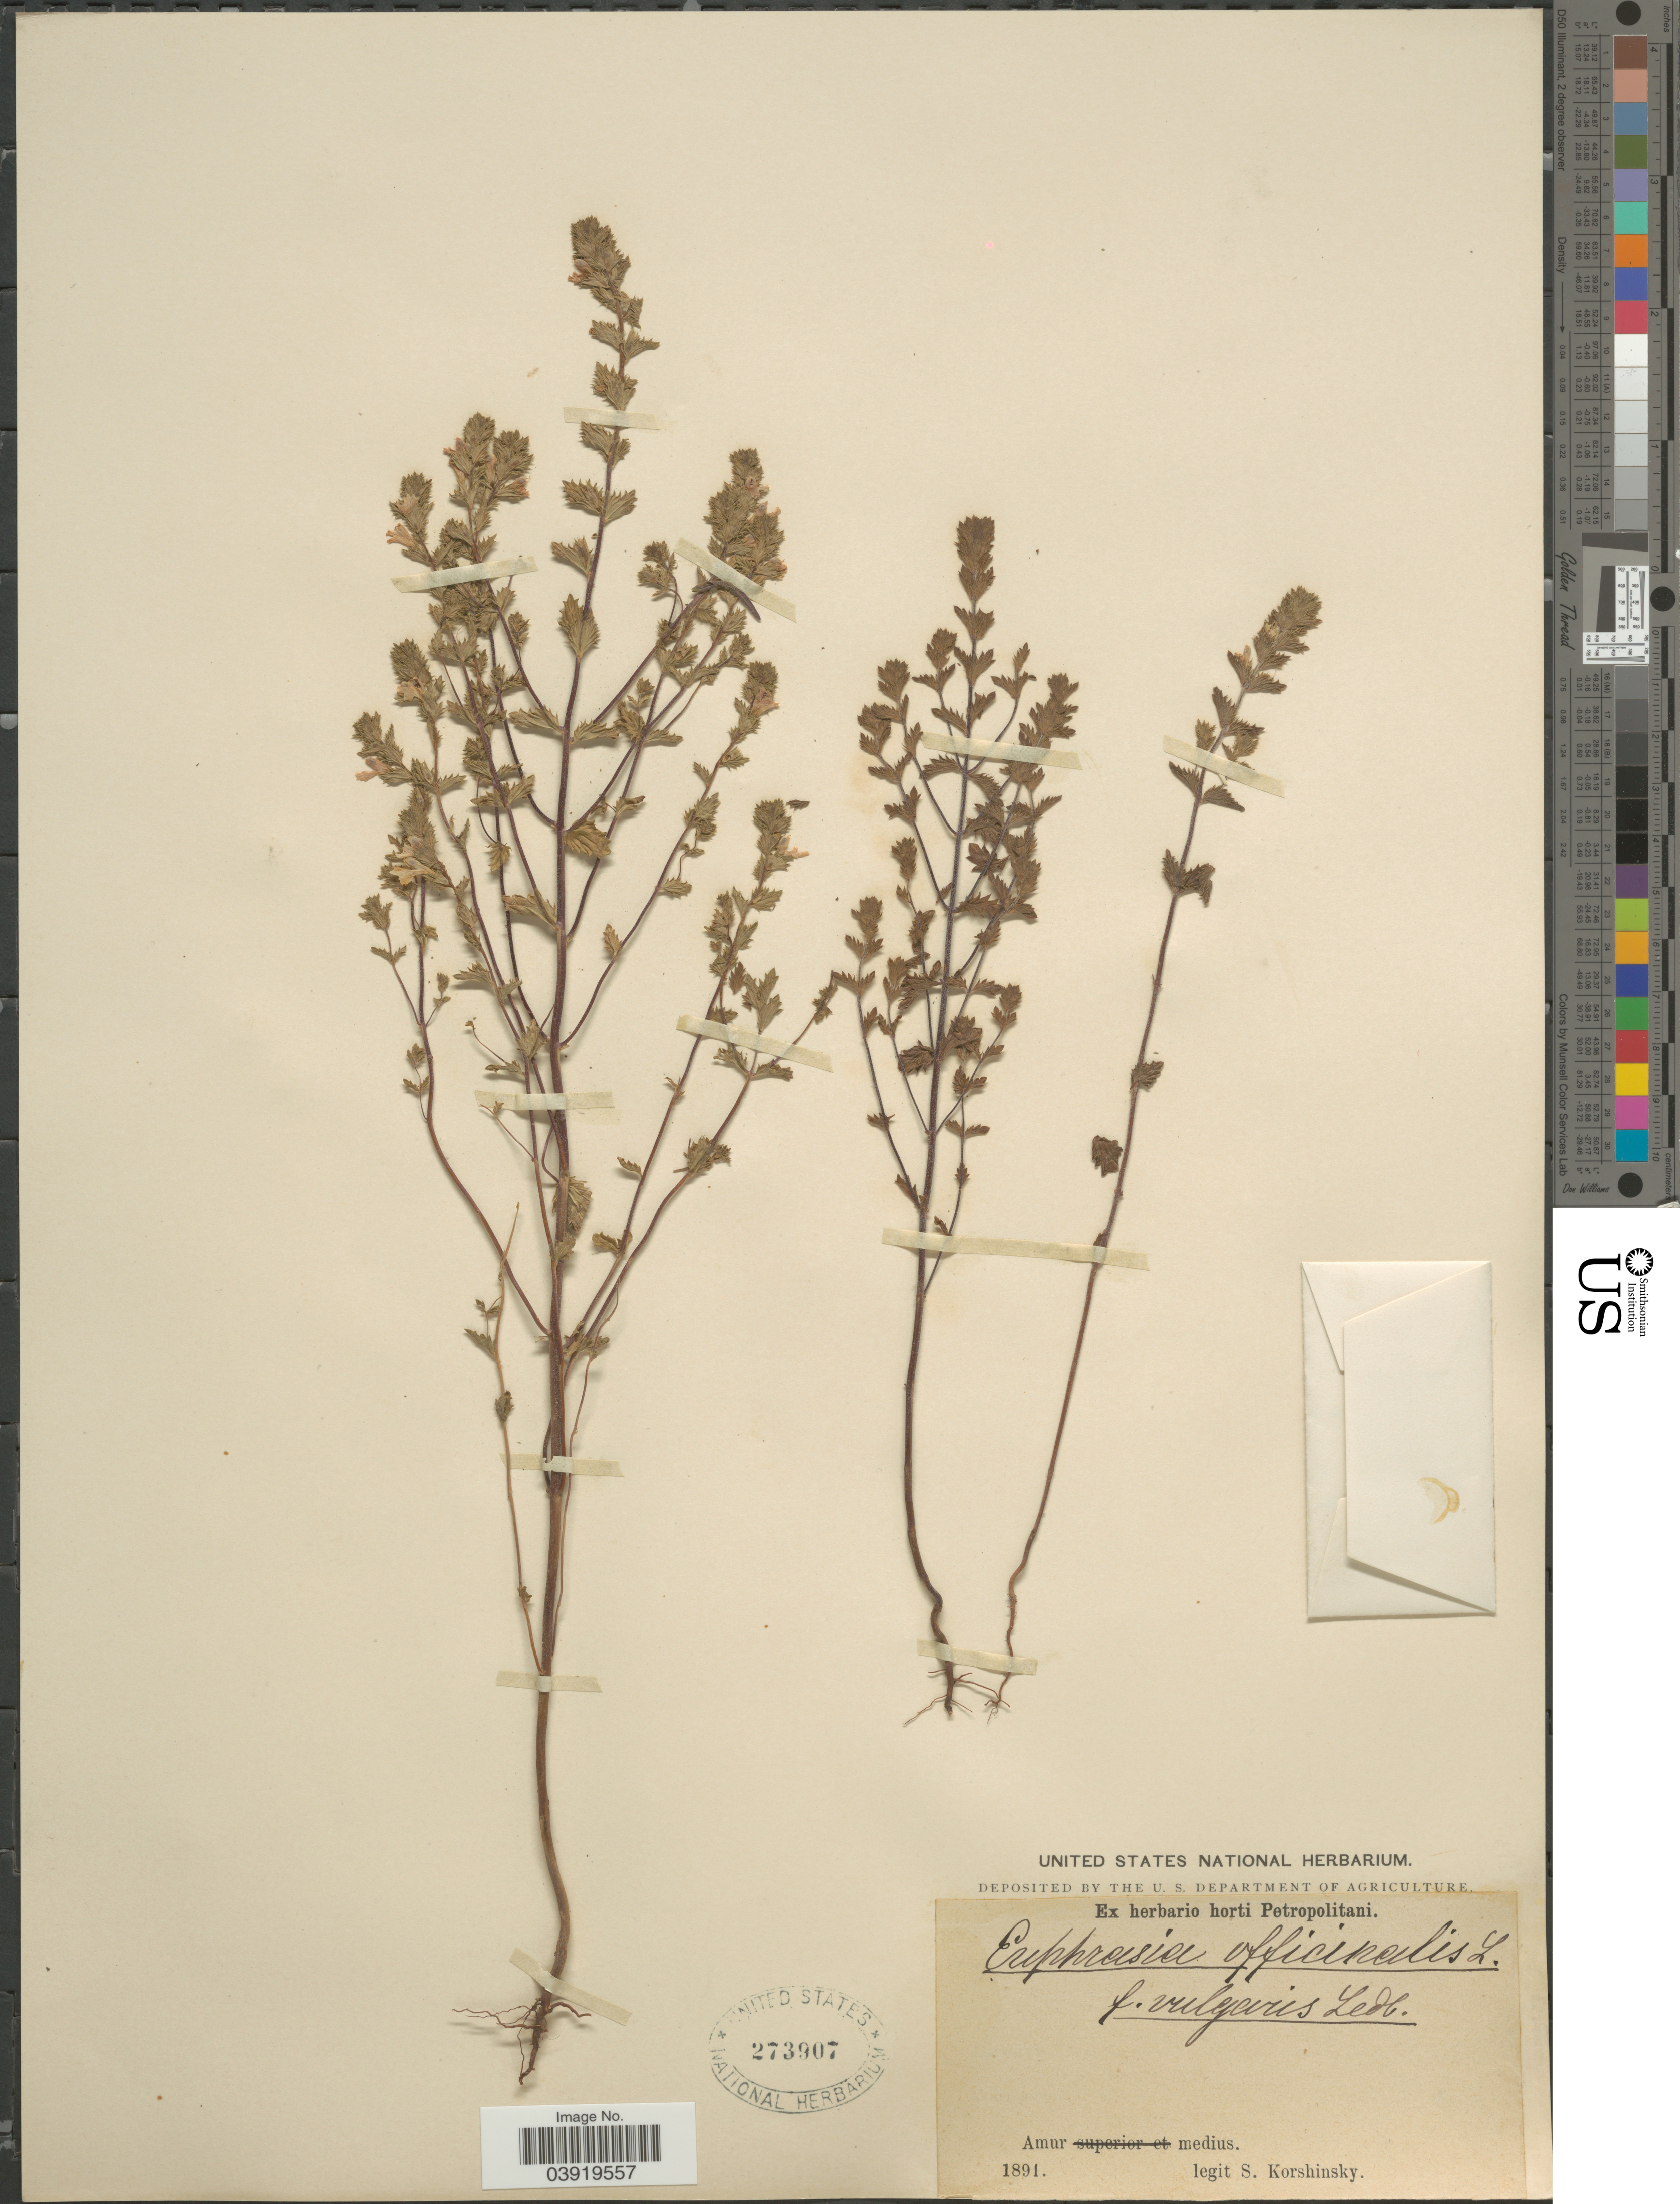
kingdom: Plantae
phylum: Tracheophyta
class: Magnoliopsida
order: Lamiales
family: Orobanchaceae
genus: Euphrasia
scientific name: Euphrasia officinalis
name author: L.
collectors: S. I. Korshinsky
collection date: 1891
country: Russian Federation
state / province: Amur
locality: Amur medius.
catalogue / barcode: US 273907